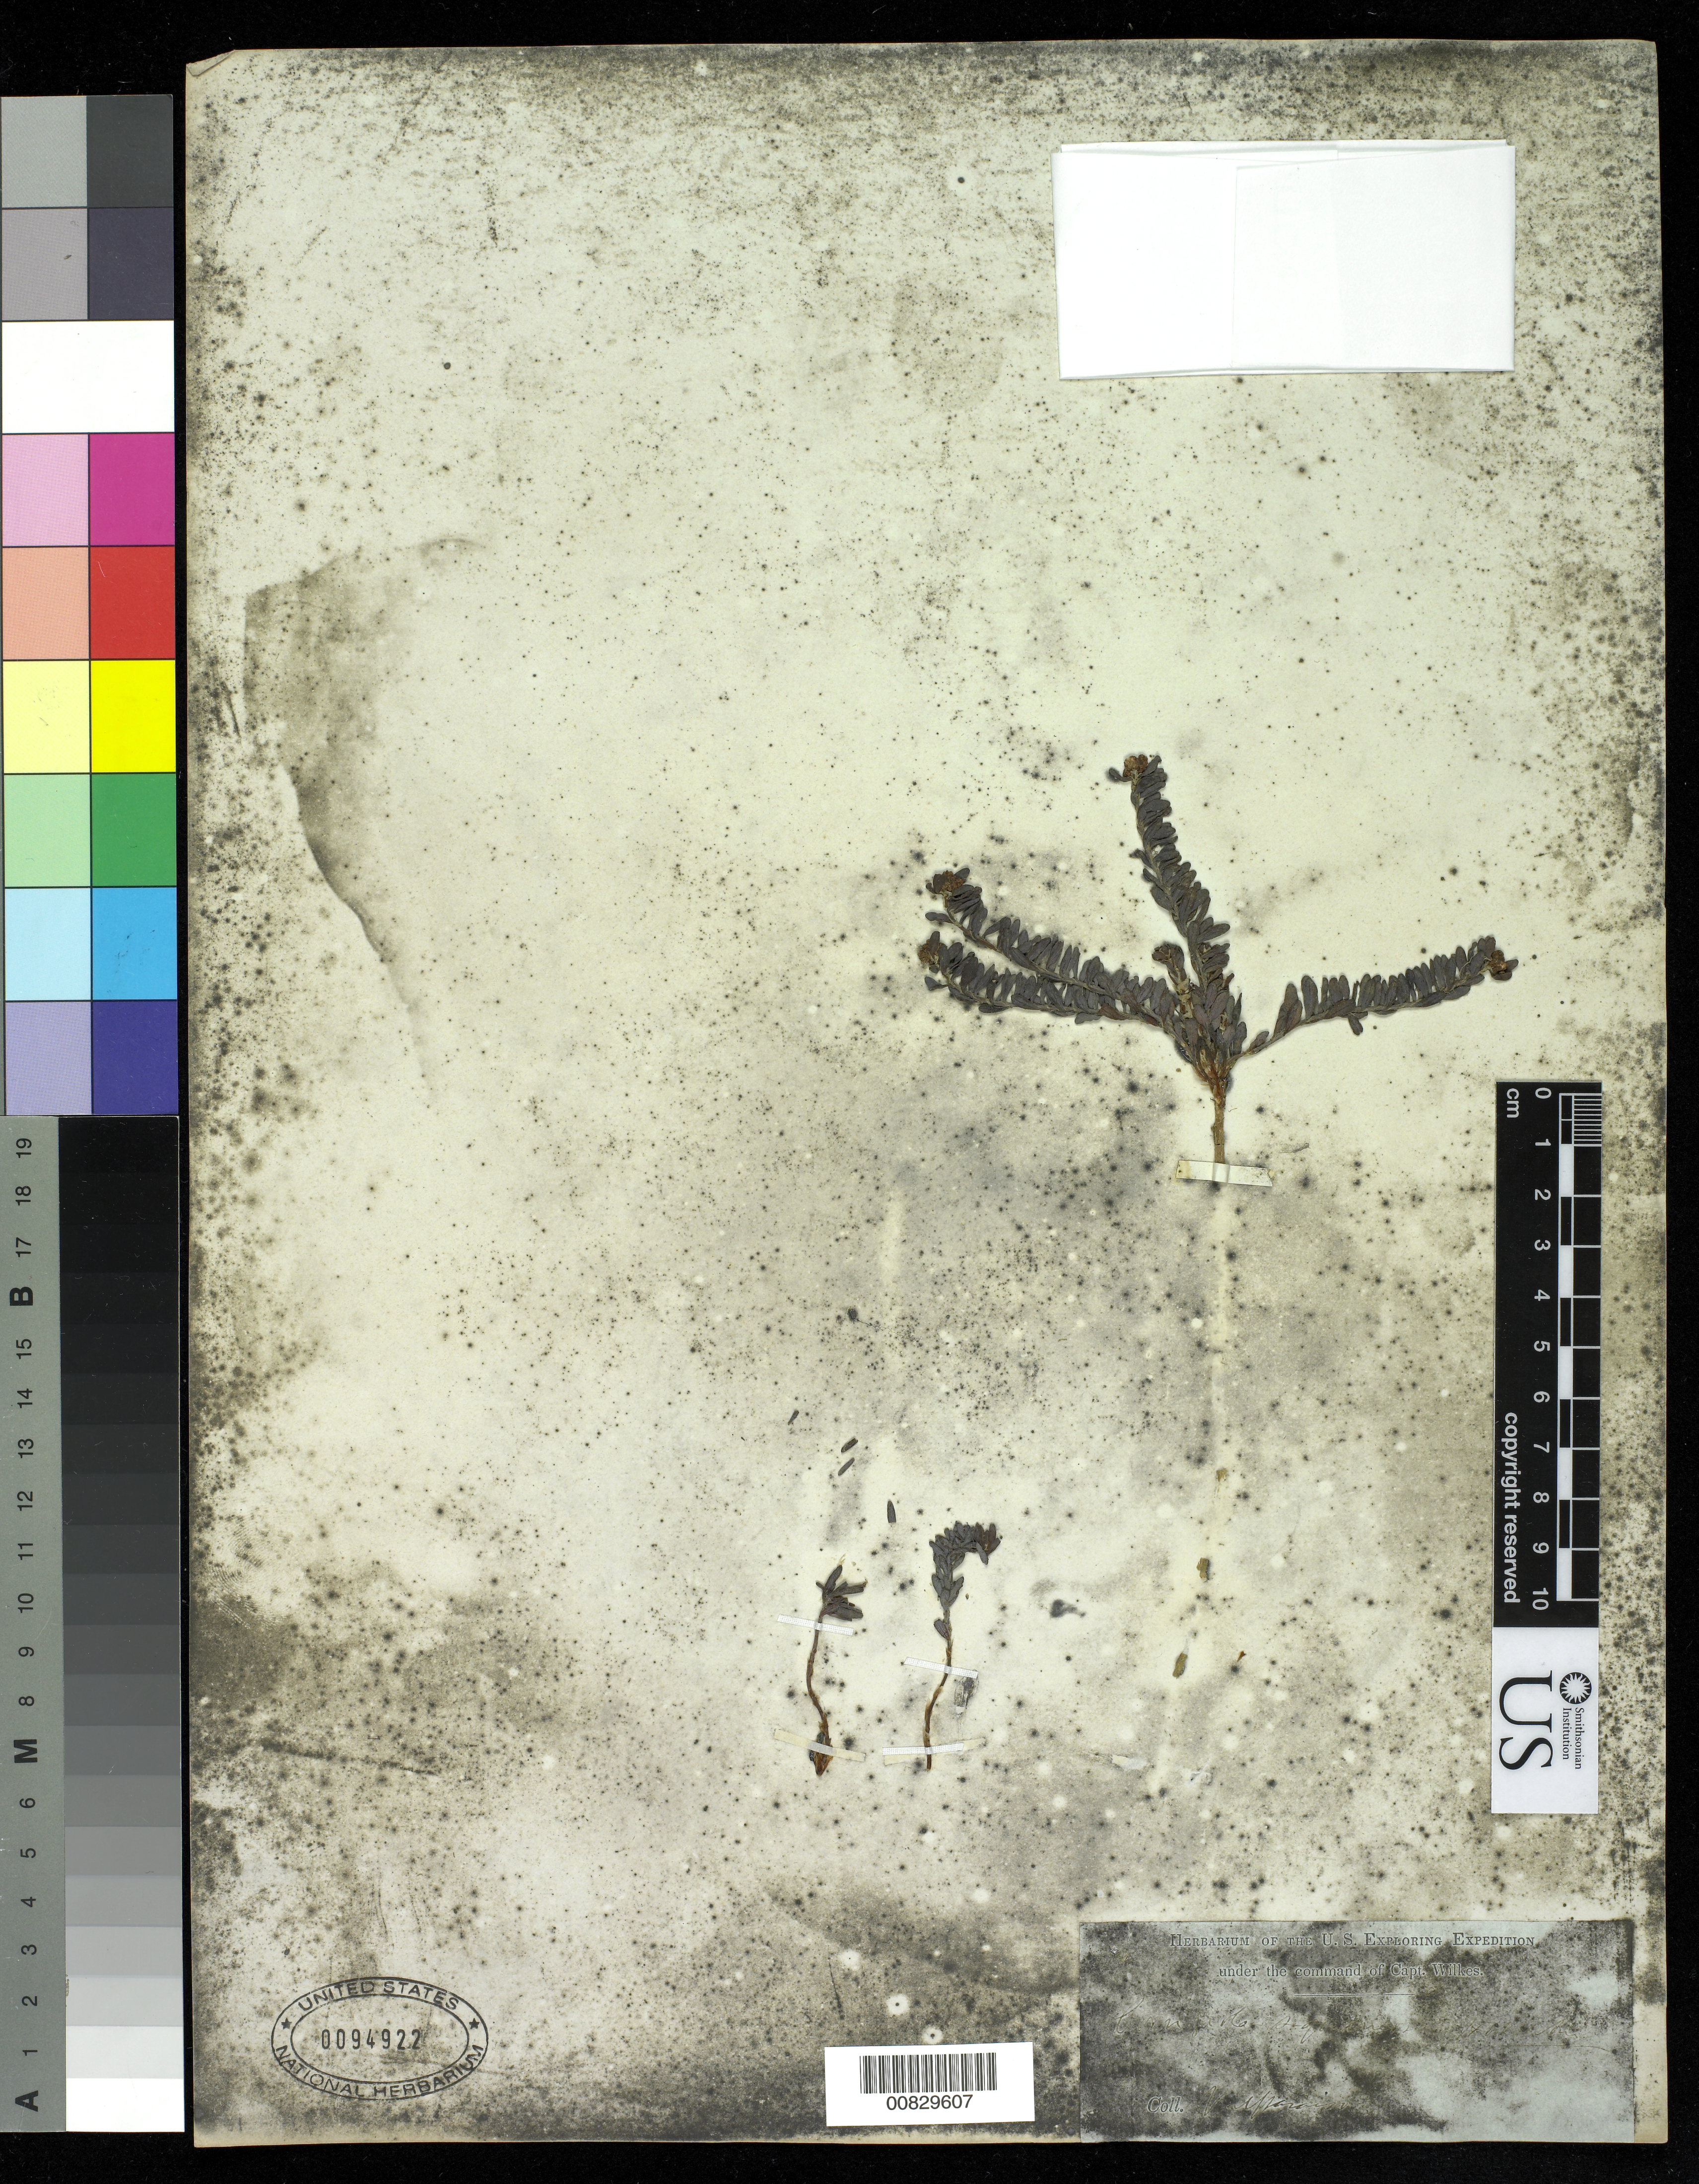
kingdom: Plantae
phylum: Tracheophyta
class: Magnoliopsida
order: Caryophyllales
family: Caryophyllaceae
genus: Corrigiola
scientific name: Corrigiola squamosa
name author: Hook. & Arn.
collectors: Wilkes Explor. Exped.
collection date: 1838/1842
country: Chile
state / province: Valparaíso (V)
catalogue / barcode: US 94922